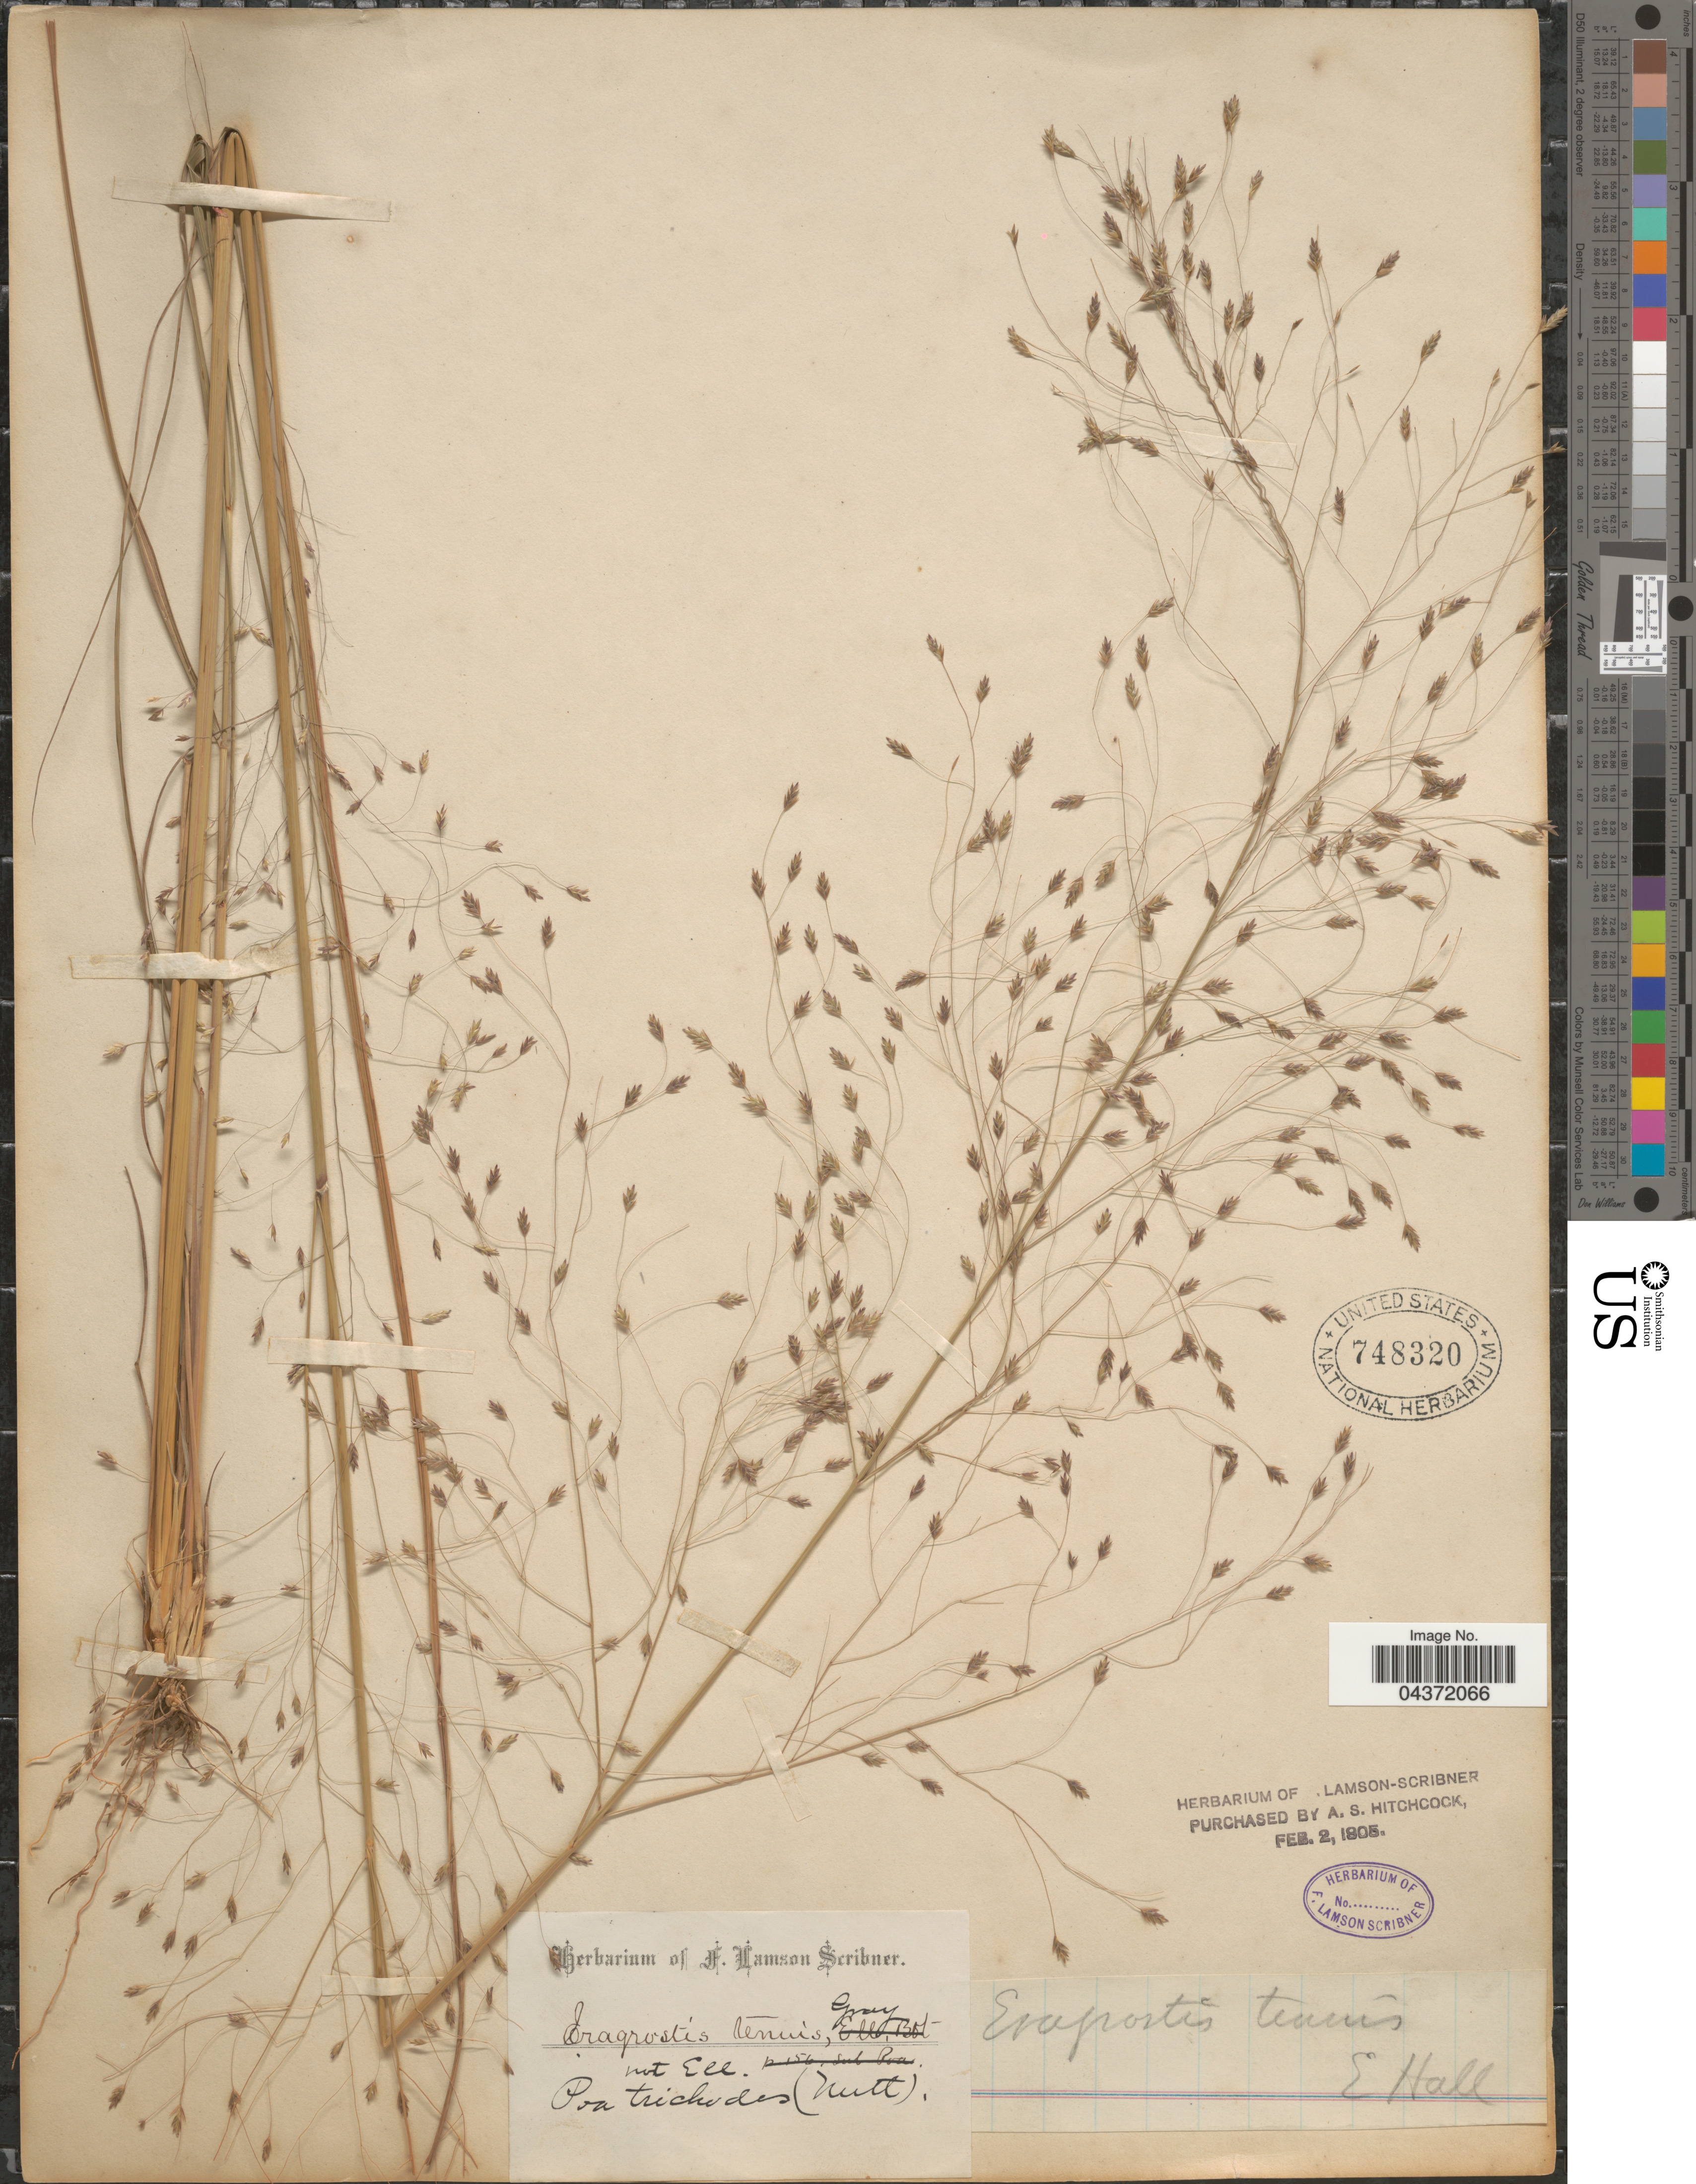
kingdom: Plantae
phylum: Tracheophyta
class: Liliopsida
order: Poales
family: Poaceae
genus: Eragrostis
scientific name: Eragrostis trichodes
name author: (Nutt.) Alph. Wood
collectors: E. Hall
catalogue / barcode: US 748320